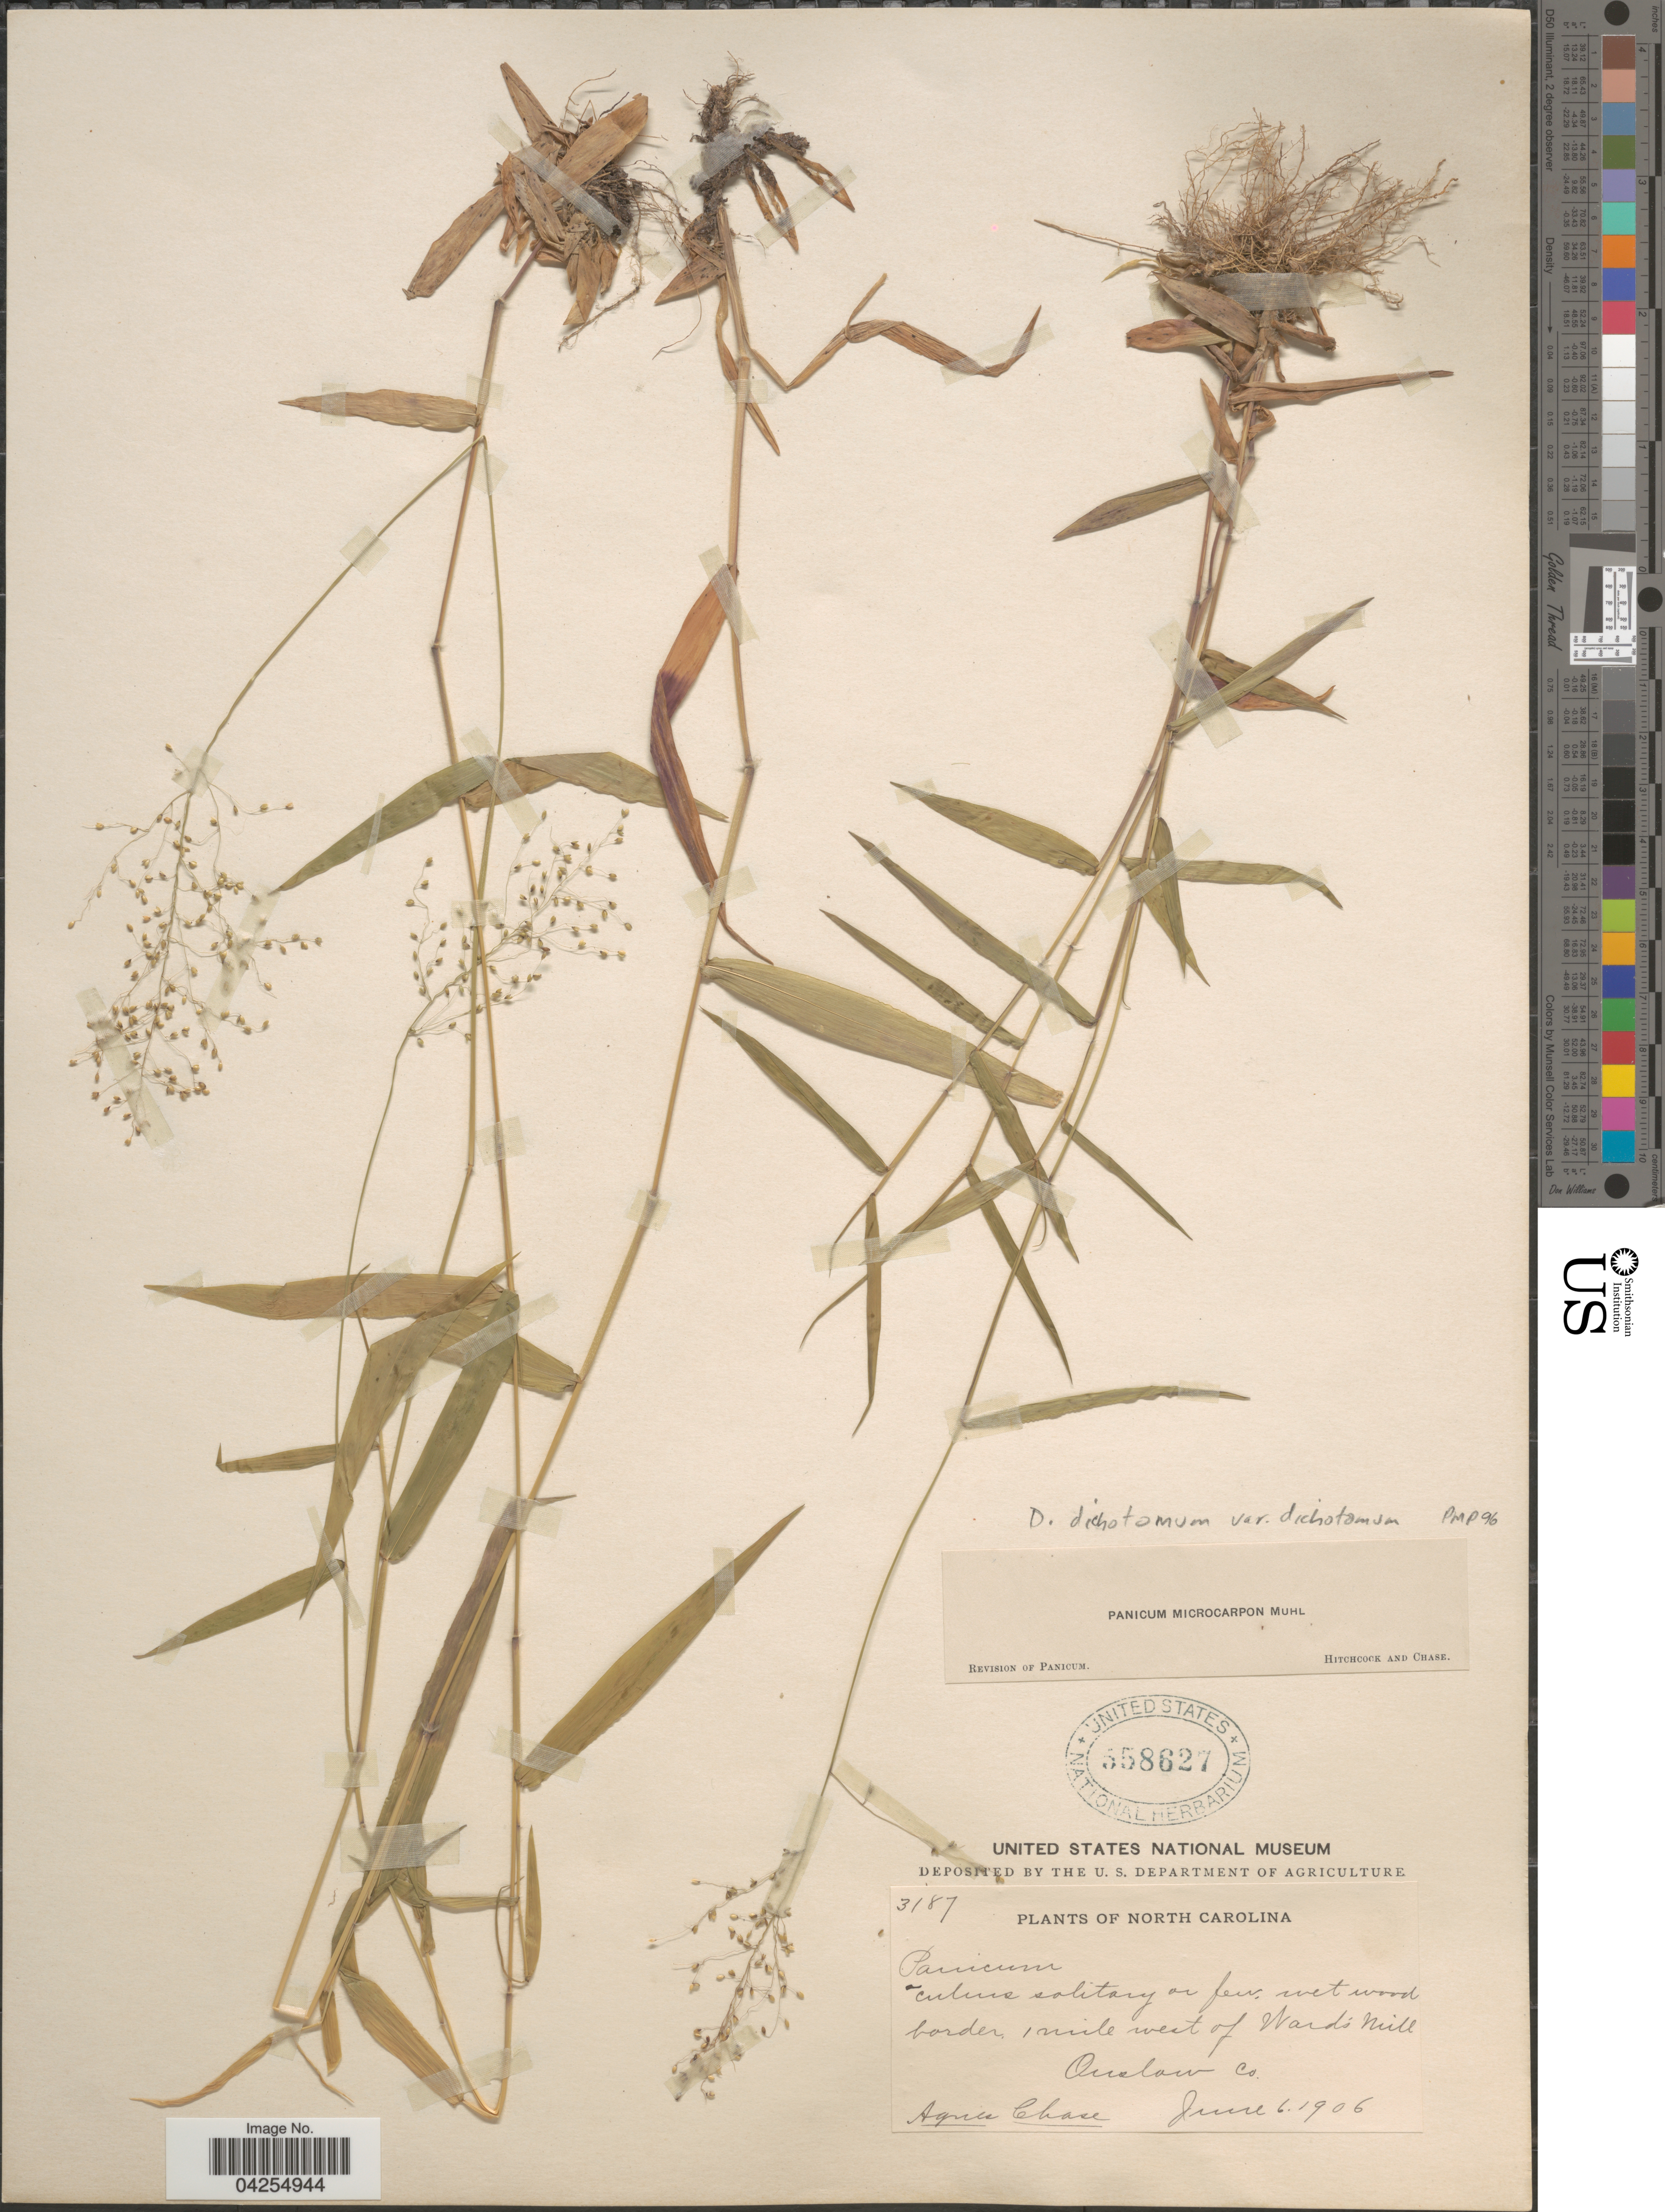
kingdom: Plantae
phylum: Tracheophyta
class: Liliopsida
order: Poales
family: Poaceae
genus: Dichanthelium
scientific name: Dichanthelium dichotomum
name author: (L.) Gould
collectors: A. Chase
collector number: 3187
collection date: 1906-06-06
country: United States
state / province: North Carolina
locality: Wet wood border. 1 mile west of Ward's Mill. Onslow Co.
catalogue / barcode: US 558627